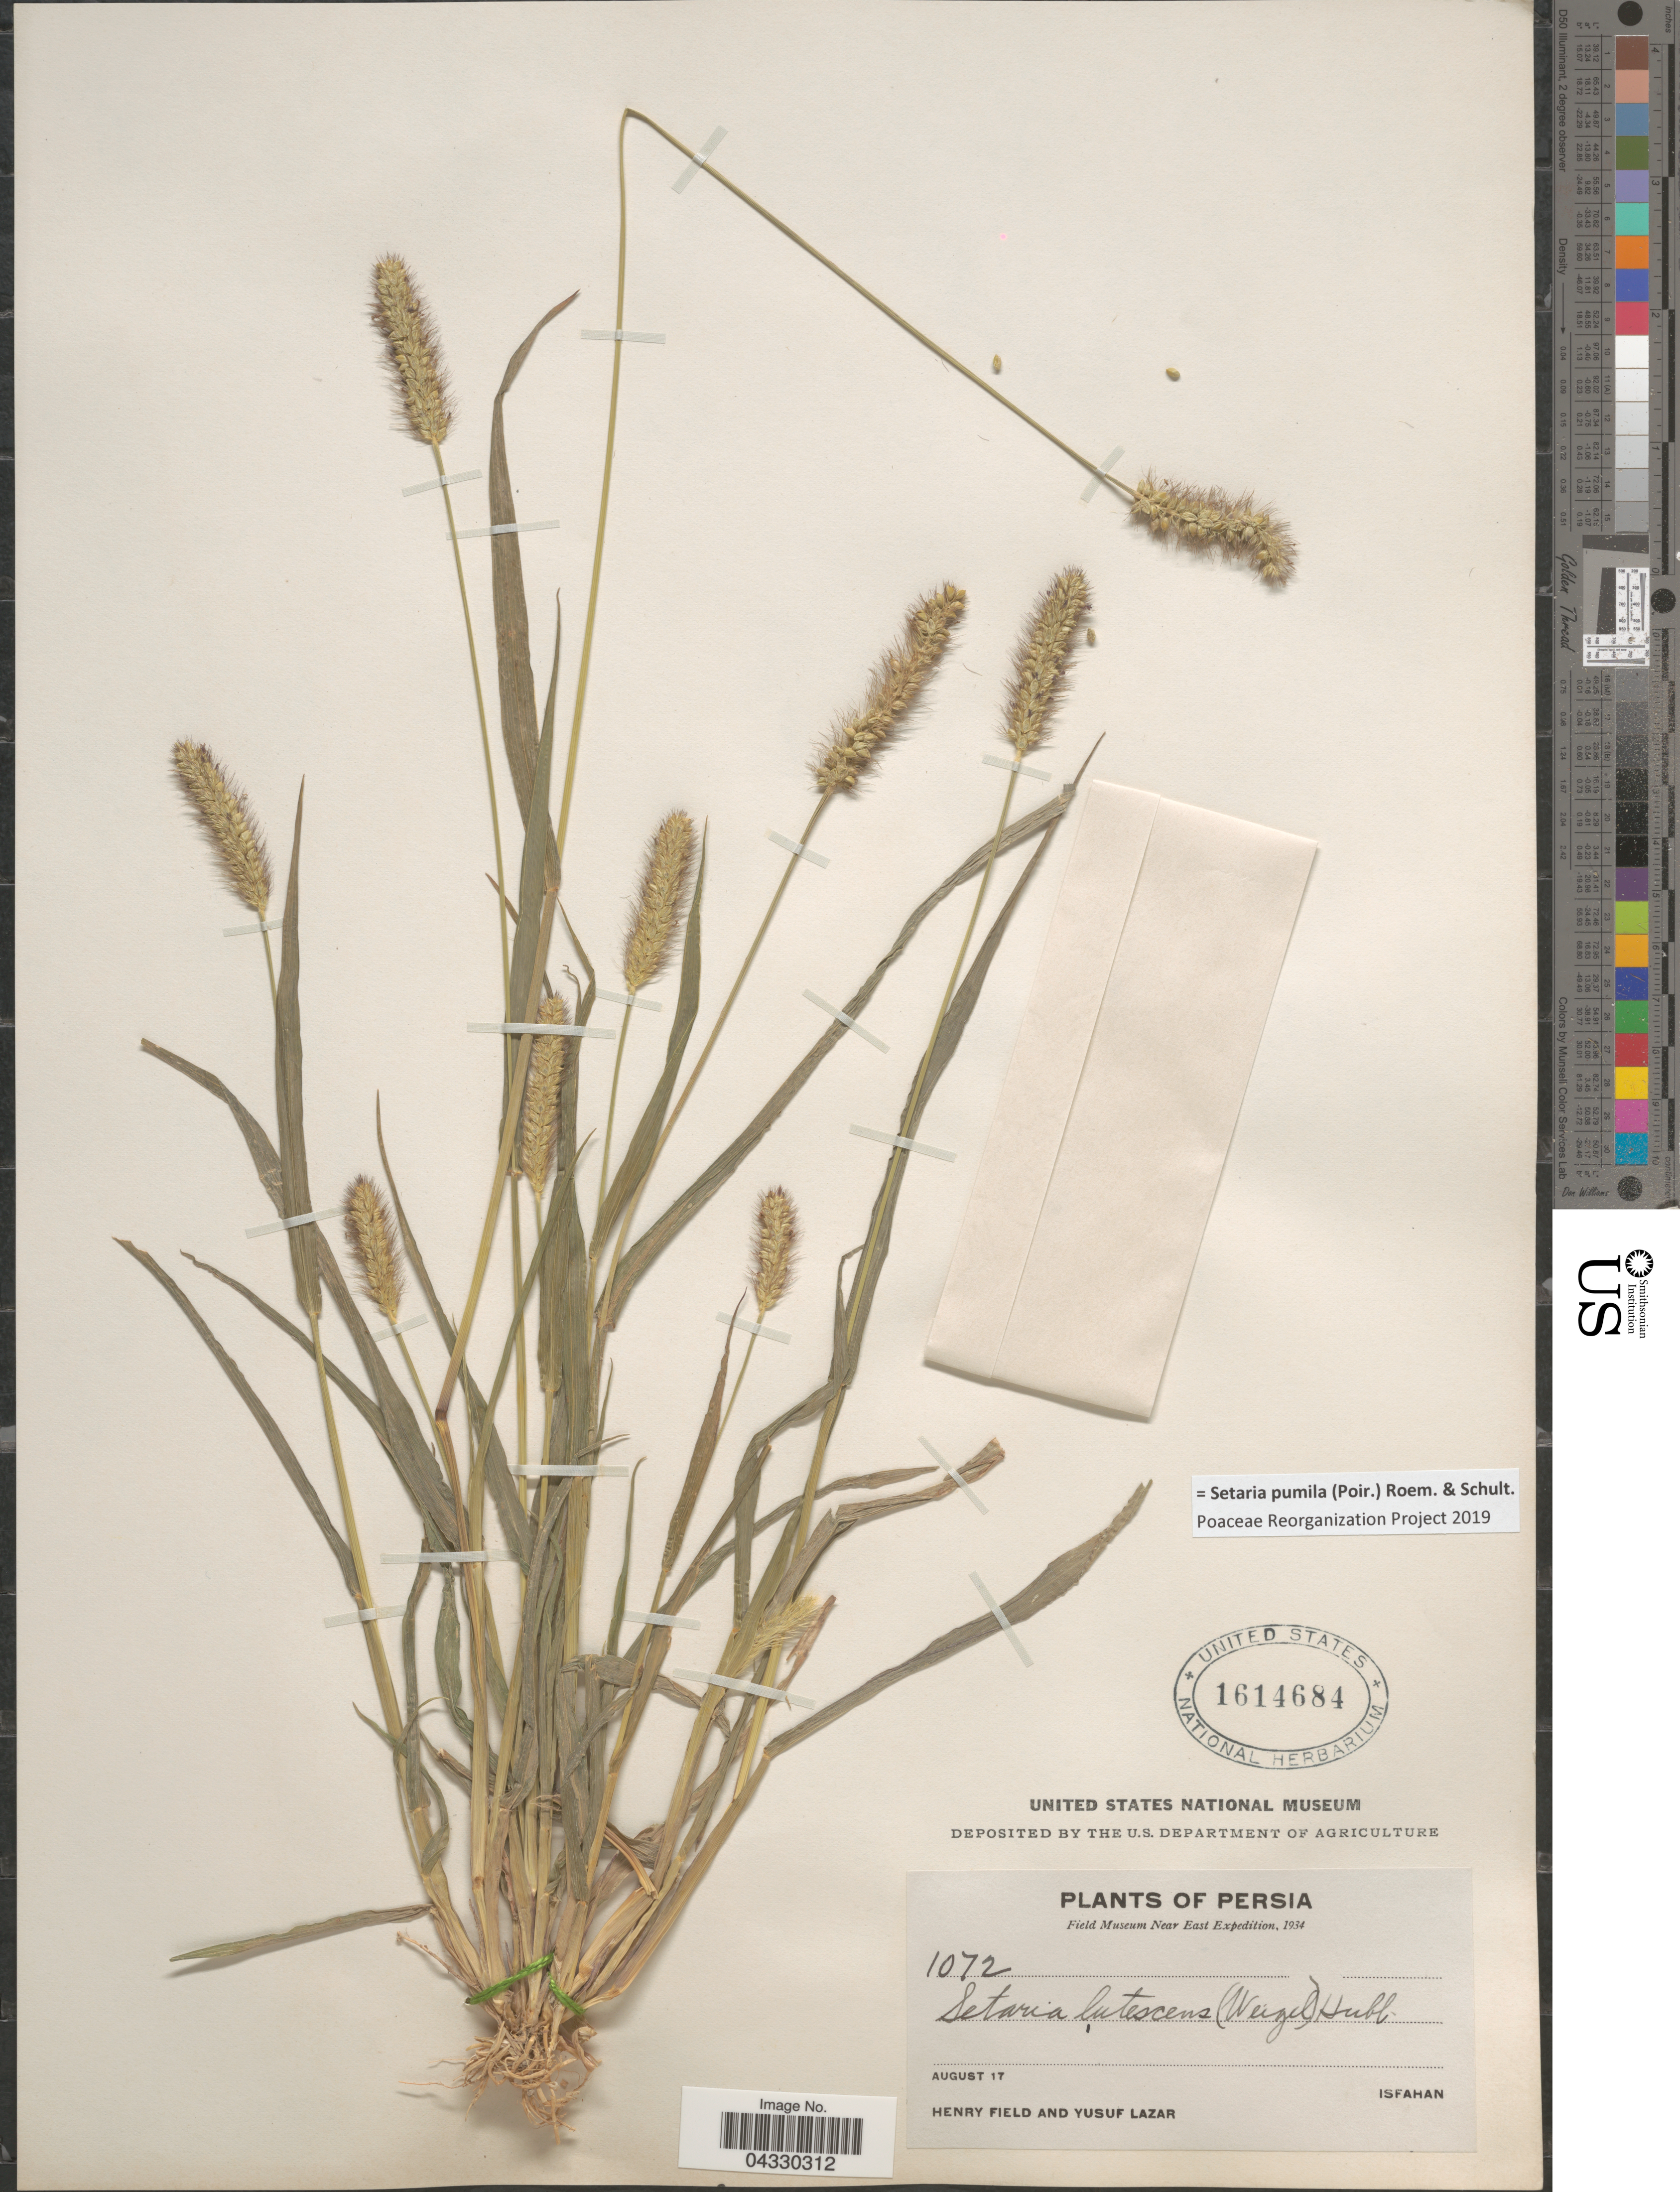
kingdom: Plantae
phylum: Tracheophyta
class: Liliopsida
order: Poales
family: Poaceae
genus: Setaria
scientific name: Setaria pumila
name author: (Poir.) Roem. & Schult.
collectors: H. Field & Y. Lazar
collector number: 1072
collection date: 1934-08-17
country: Iran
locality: Persia. Field Museum Near East Expedition, 1934. Isfahan.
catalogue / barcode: US 1614684